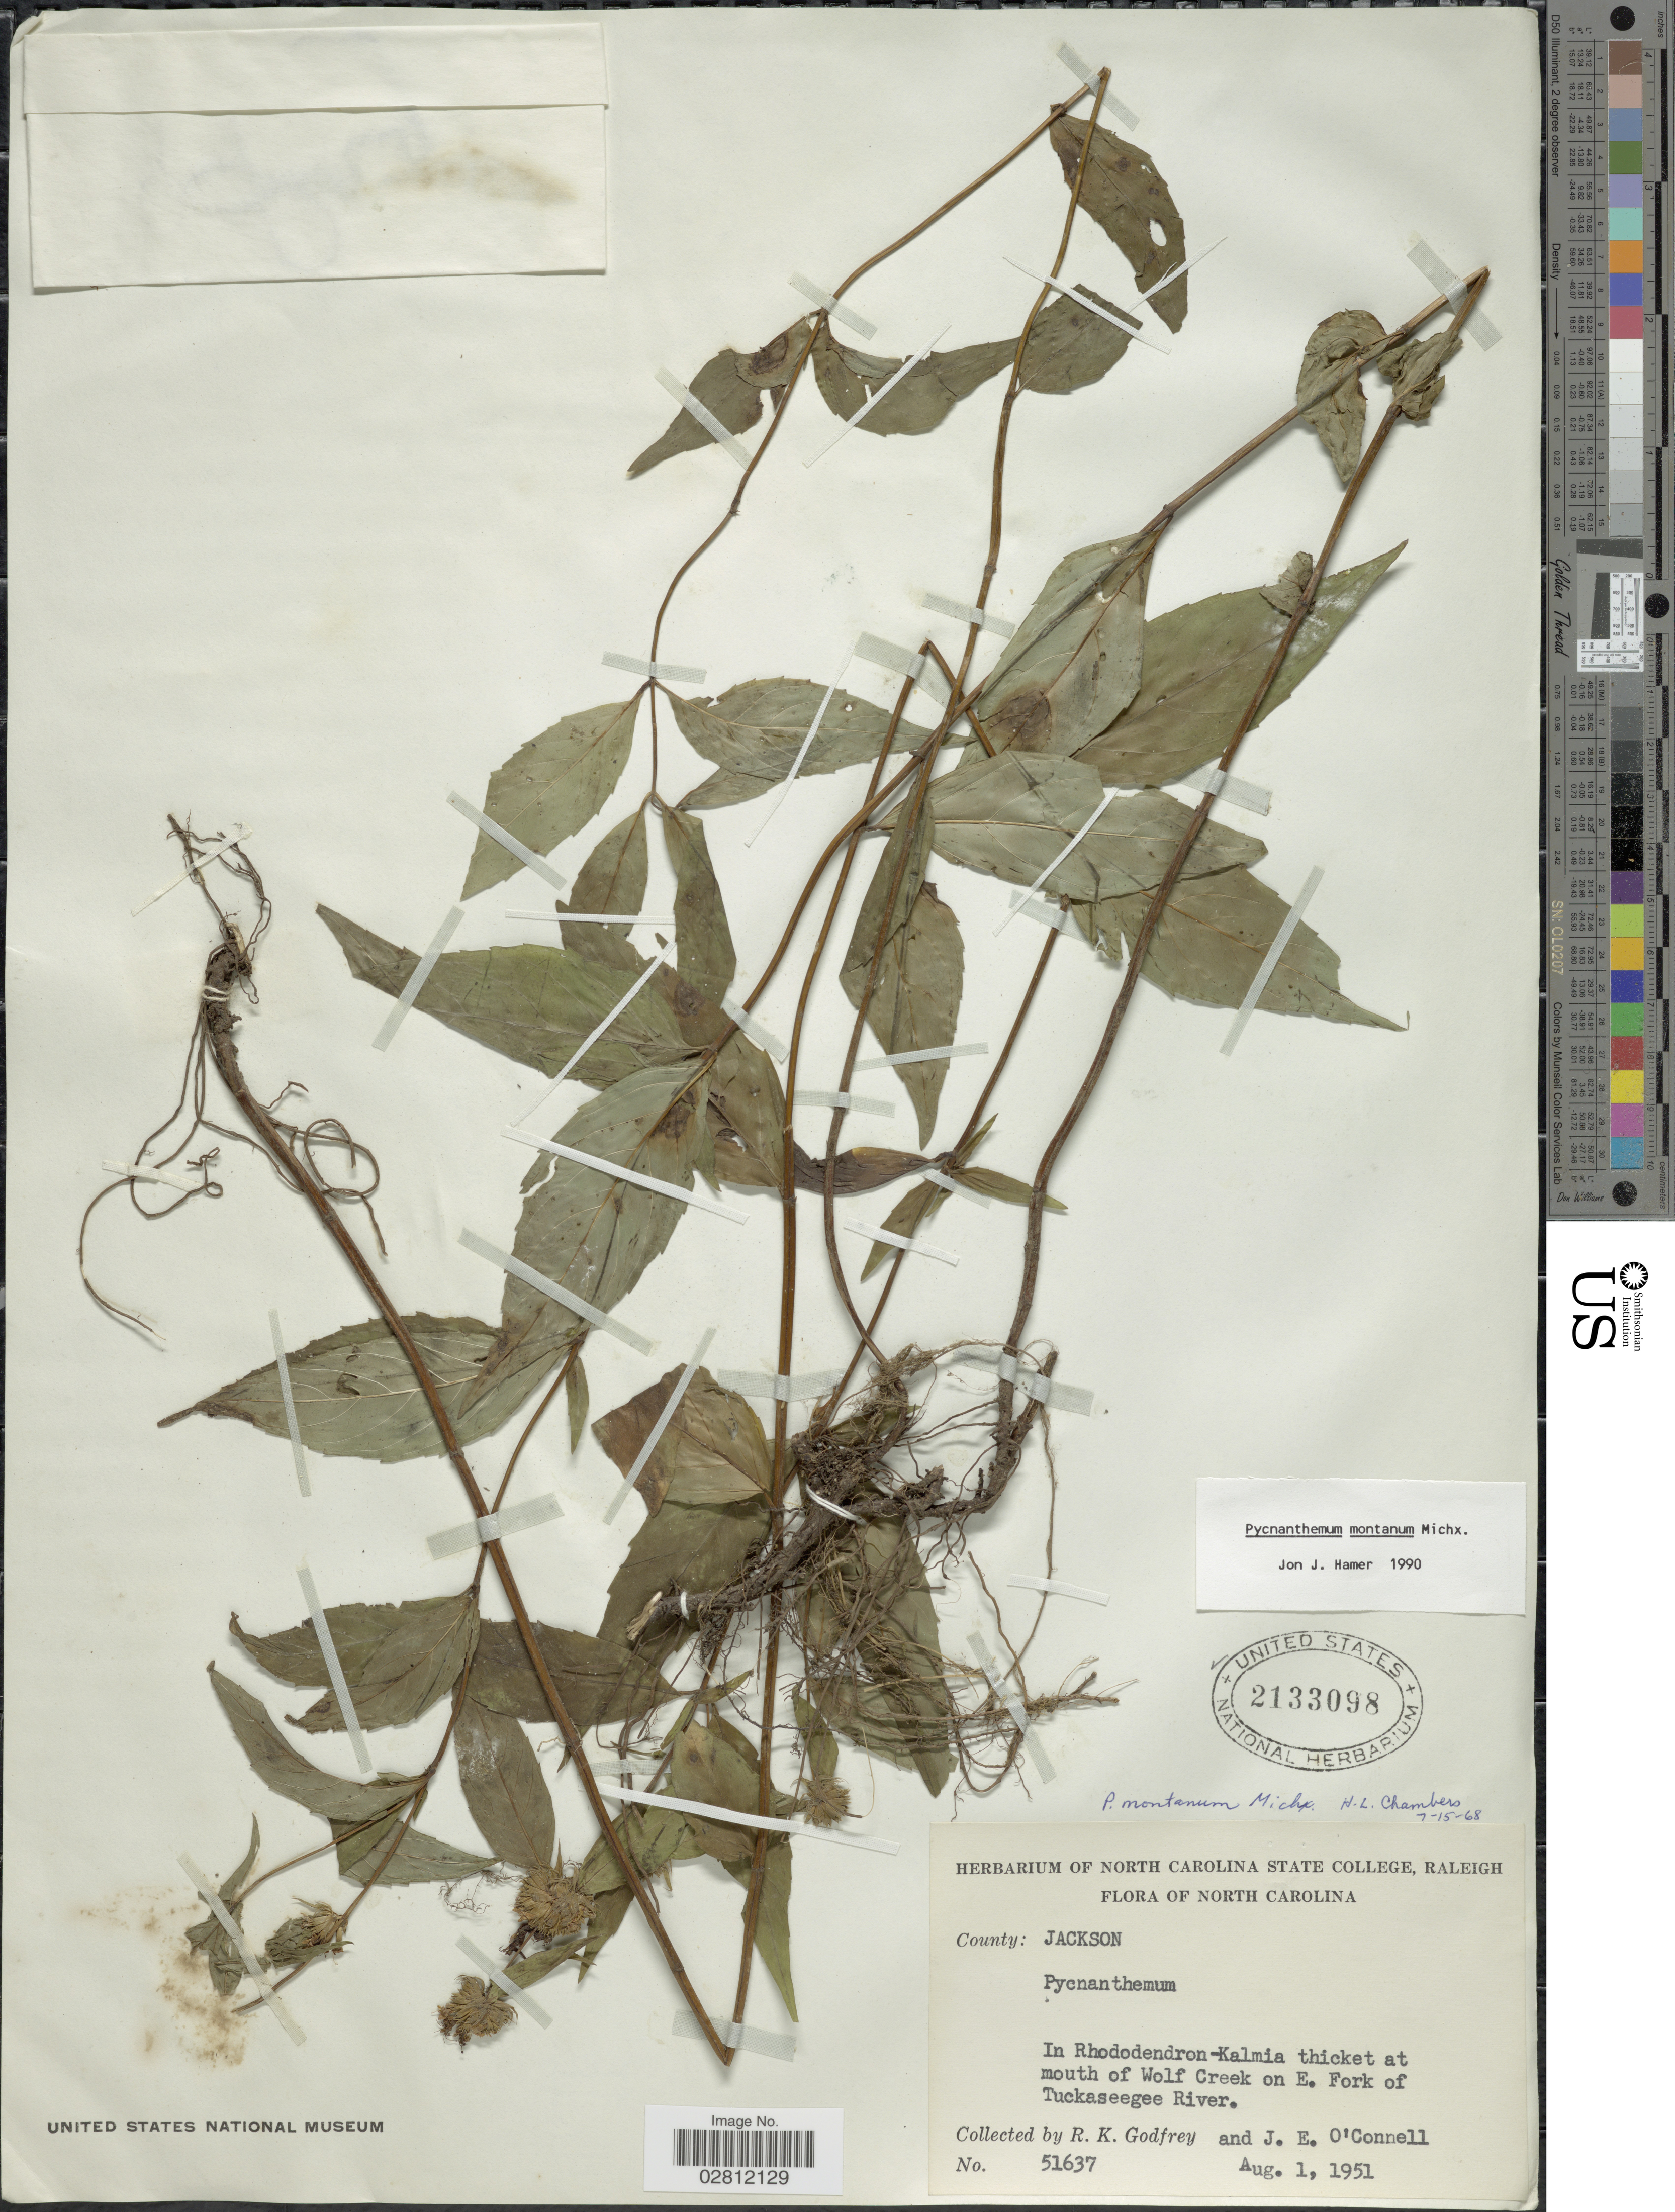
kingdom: Plantae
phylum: Tracheophyta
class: Magnoliopsida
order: Lamiales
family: Lamiaceae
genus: Pycnanthemum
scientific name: Pycnanthemum montanum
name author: Michx.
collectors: R. K. Godfrey & J. O'Connell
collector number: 51637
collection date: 1951-08-01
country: United States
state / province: North Carolina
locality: County Jackson, In Rhododendron-Kalmia thicket at mouth of Wolf Creek on E. Fork of Tuckaseegee River.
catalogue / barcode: US 2133098